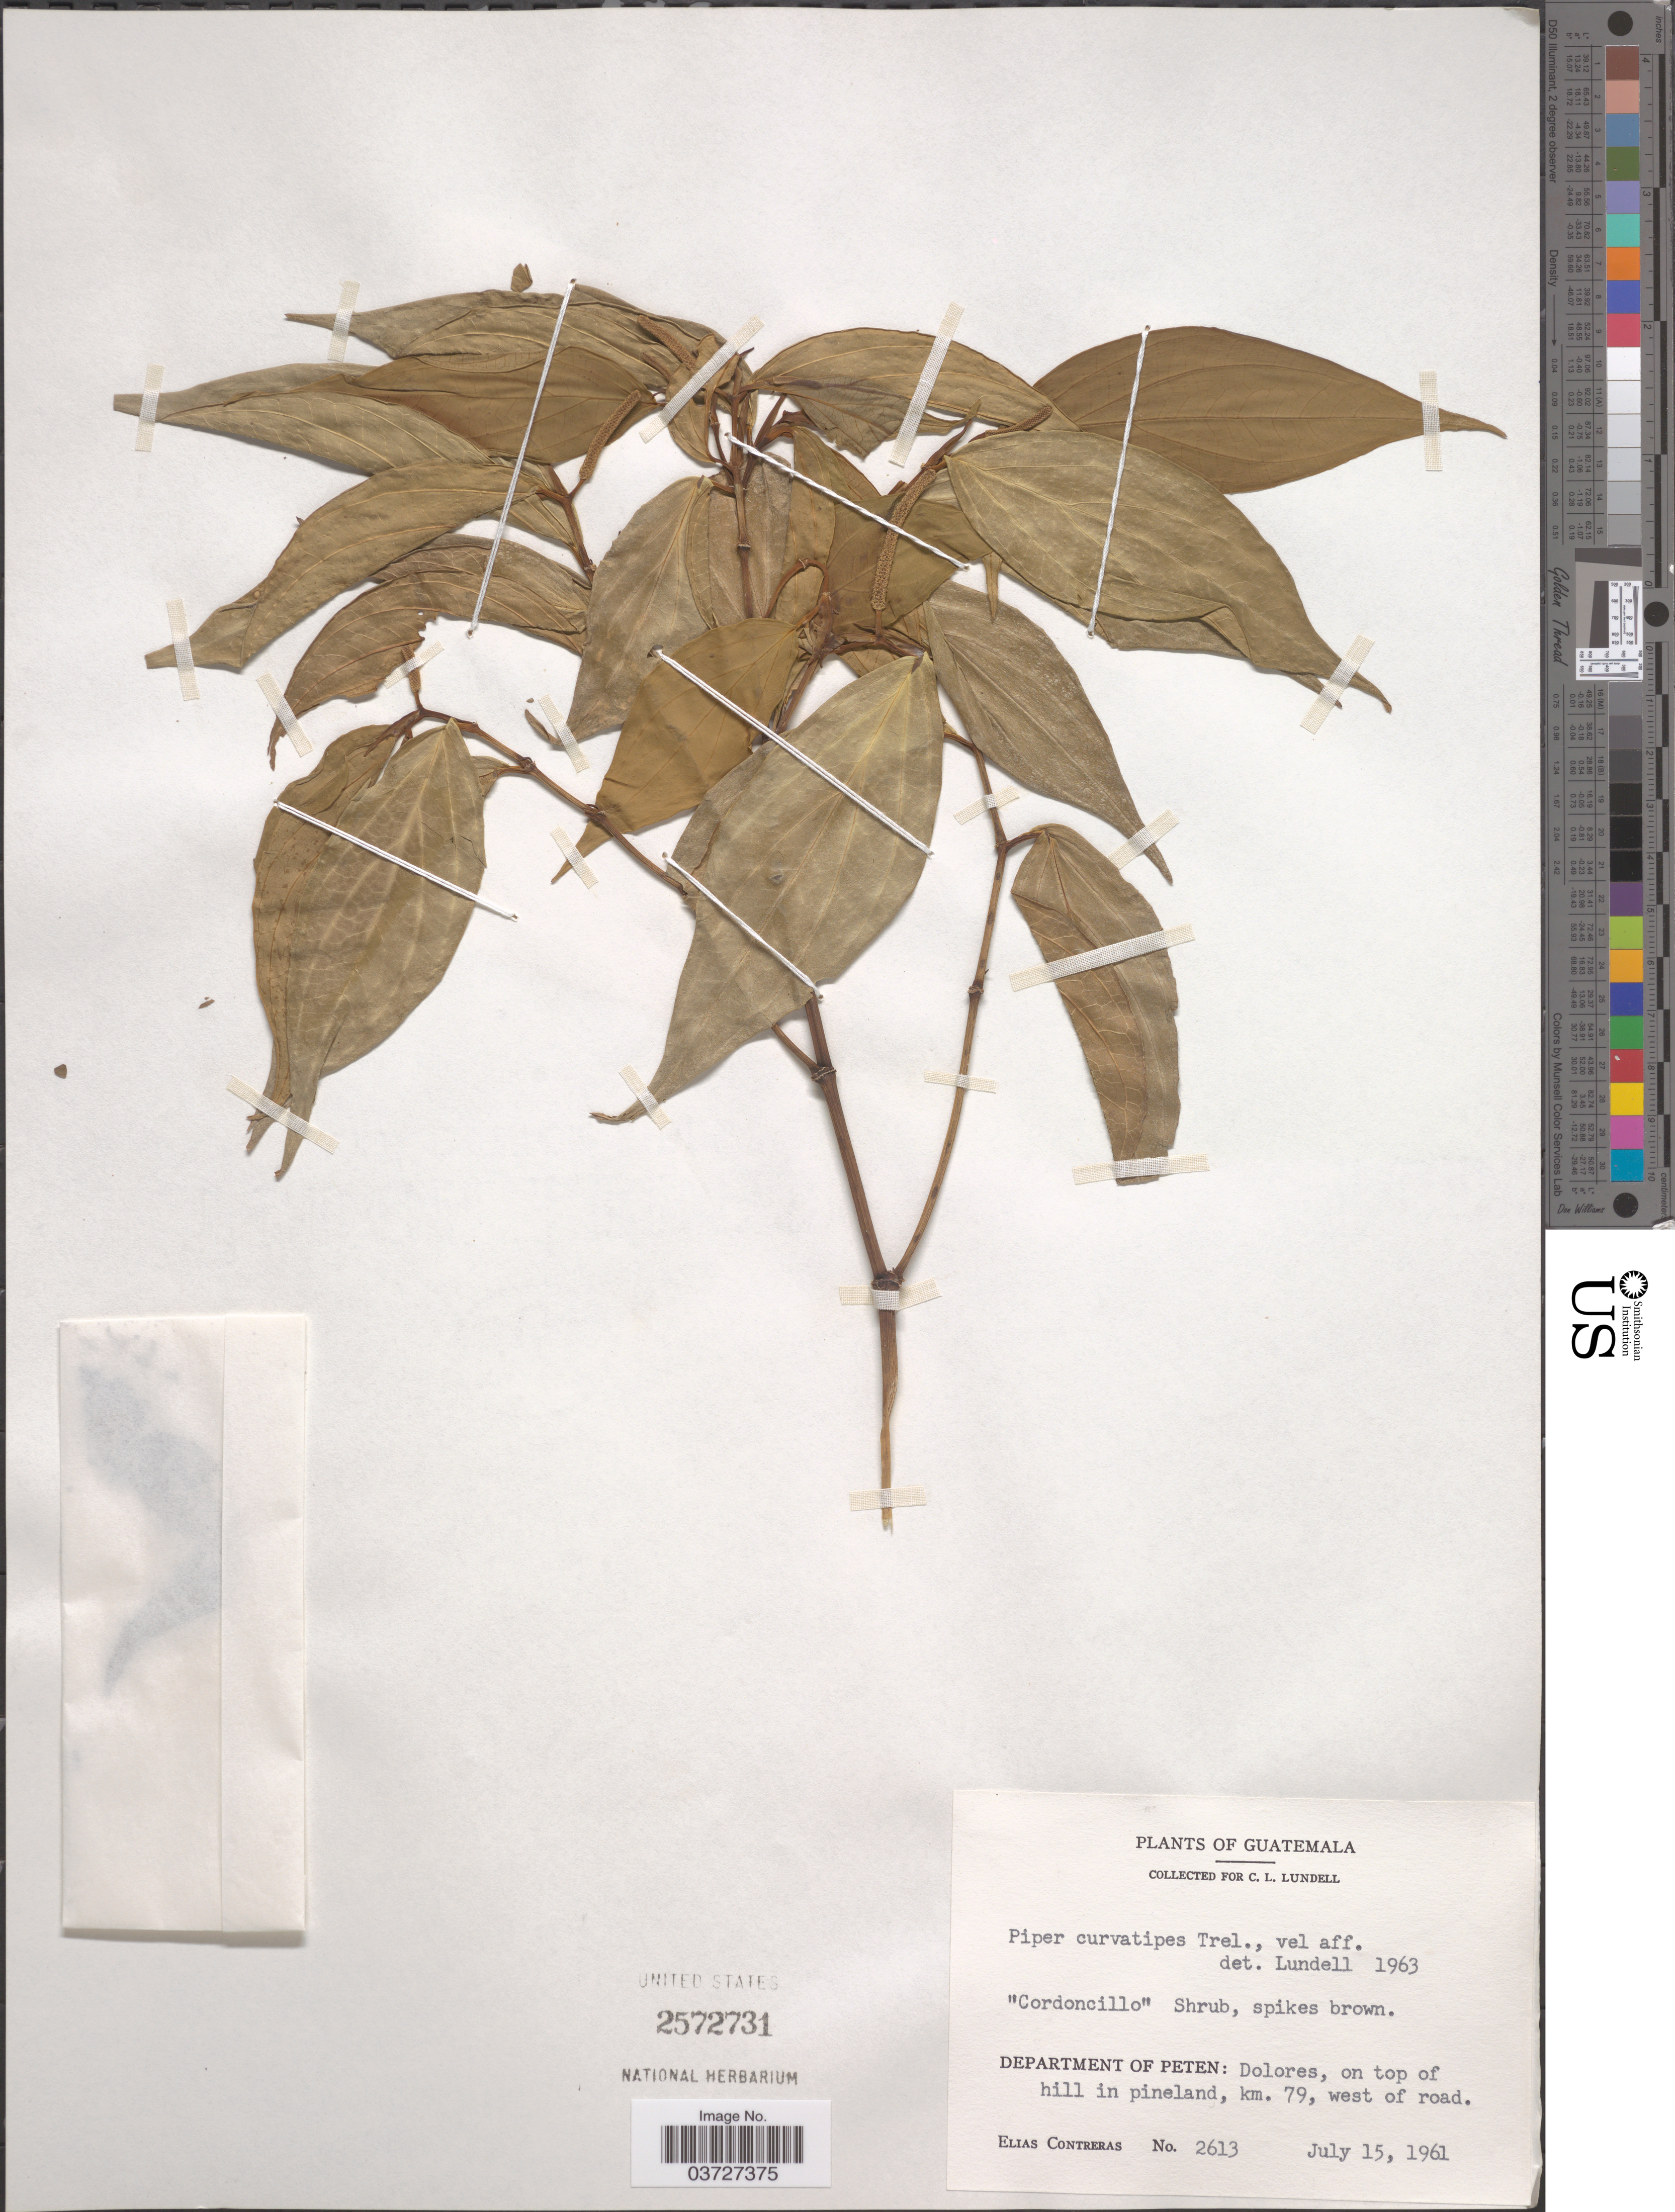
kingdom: Plantae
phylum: Tracheophyta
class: Magnoliopsida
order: Piperales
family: Piperaceae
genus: Piper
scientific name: Piper curvatipes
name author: Trel. in Standl.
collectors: E. Contreras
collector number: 2613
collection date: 1961-07-15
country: Guatemala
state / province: El Peten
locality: Department of Peten: Dolores, on top of hill in pineland, km. 79, west of road.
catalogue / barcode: US 2572731